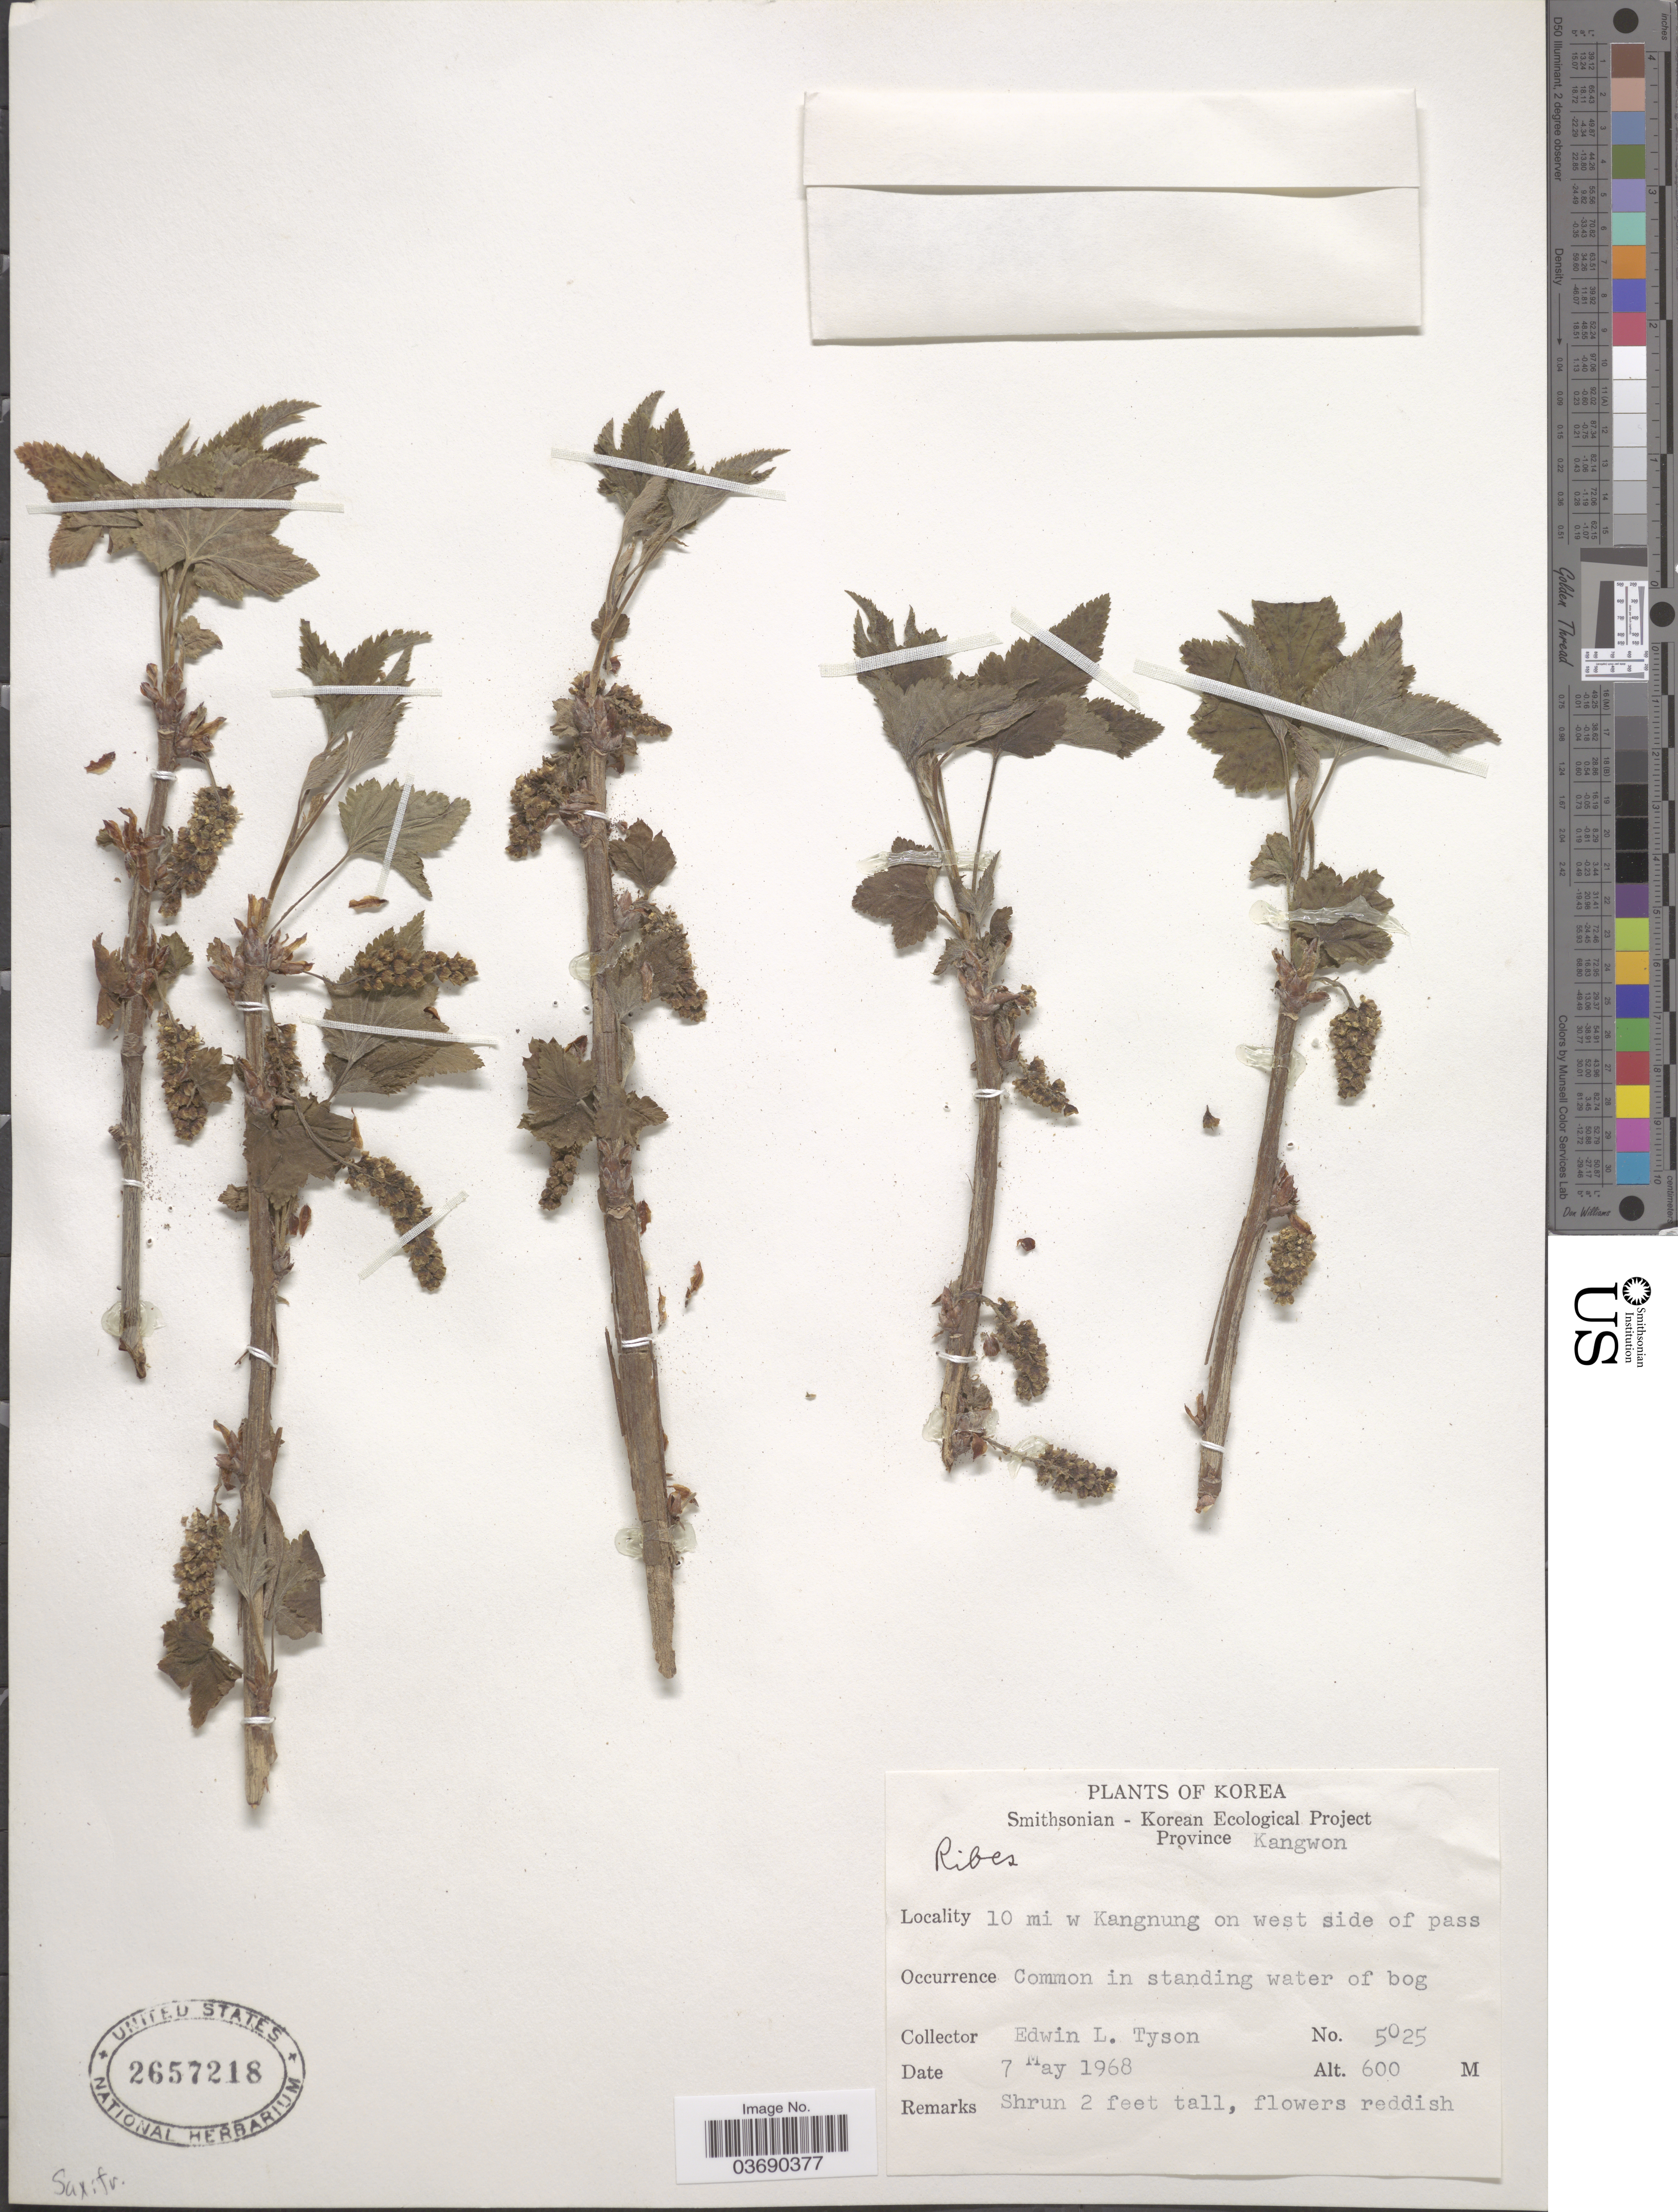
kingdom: Plantae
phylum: Tracheophyta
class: Magnoliopsida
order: Saxifragales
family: Grossulariaceae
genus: Ribes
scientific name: Ribes sp.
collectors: E. L. Tyson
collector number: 5025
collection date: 1968-05-07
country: North Korea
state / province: Kangwon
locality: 10 mi w Kangnung on west side of pass.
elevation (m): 600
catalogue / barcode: US 2657218